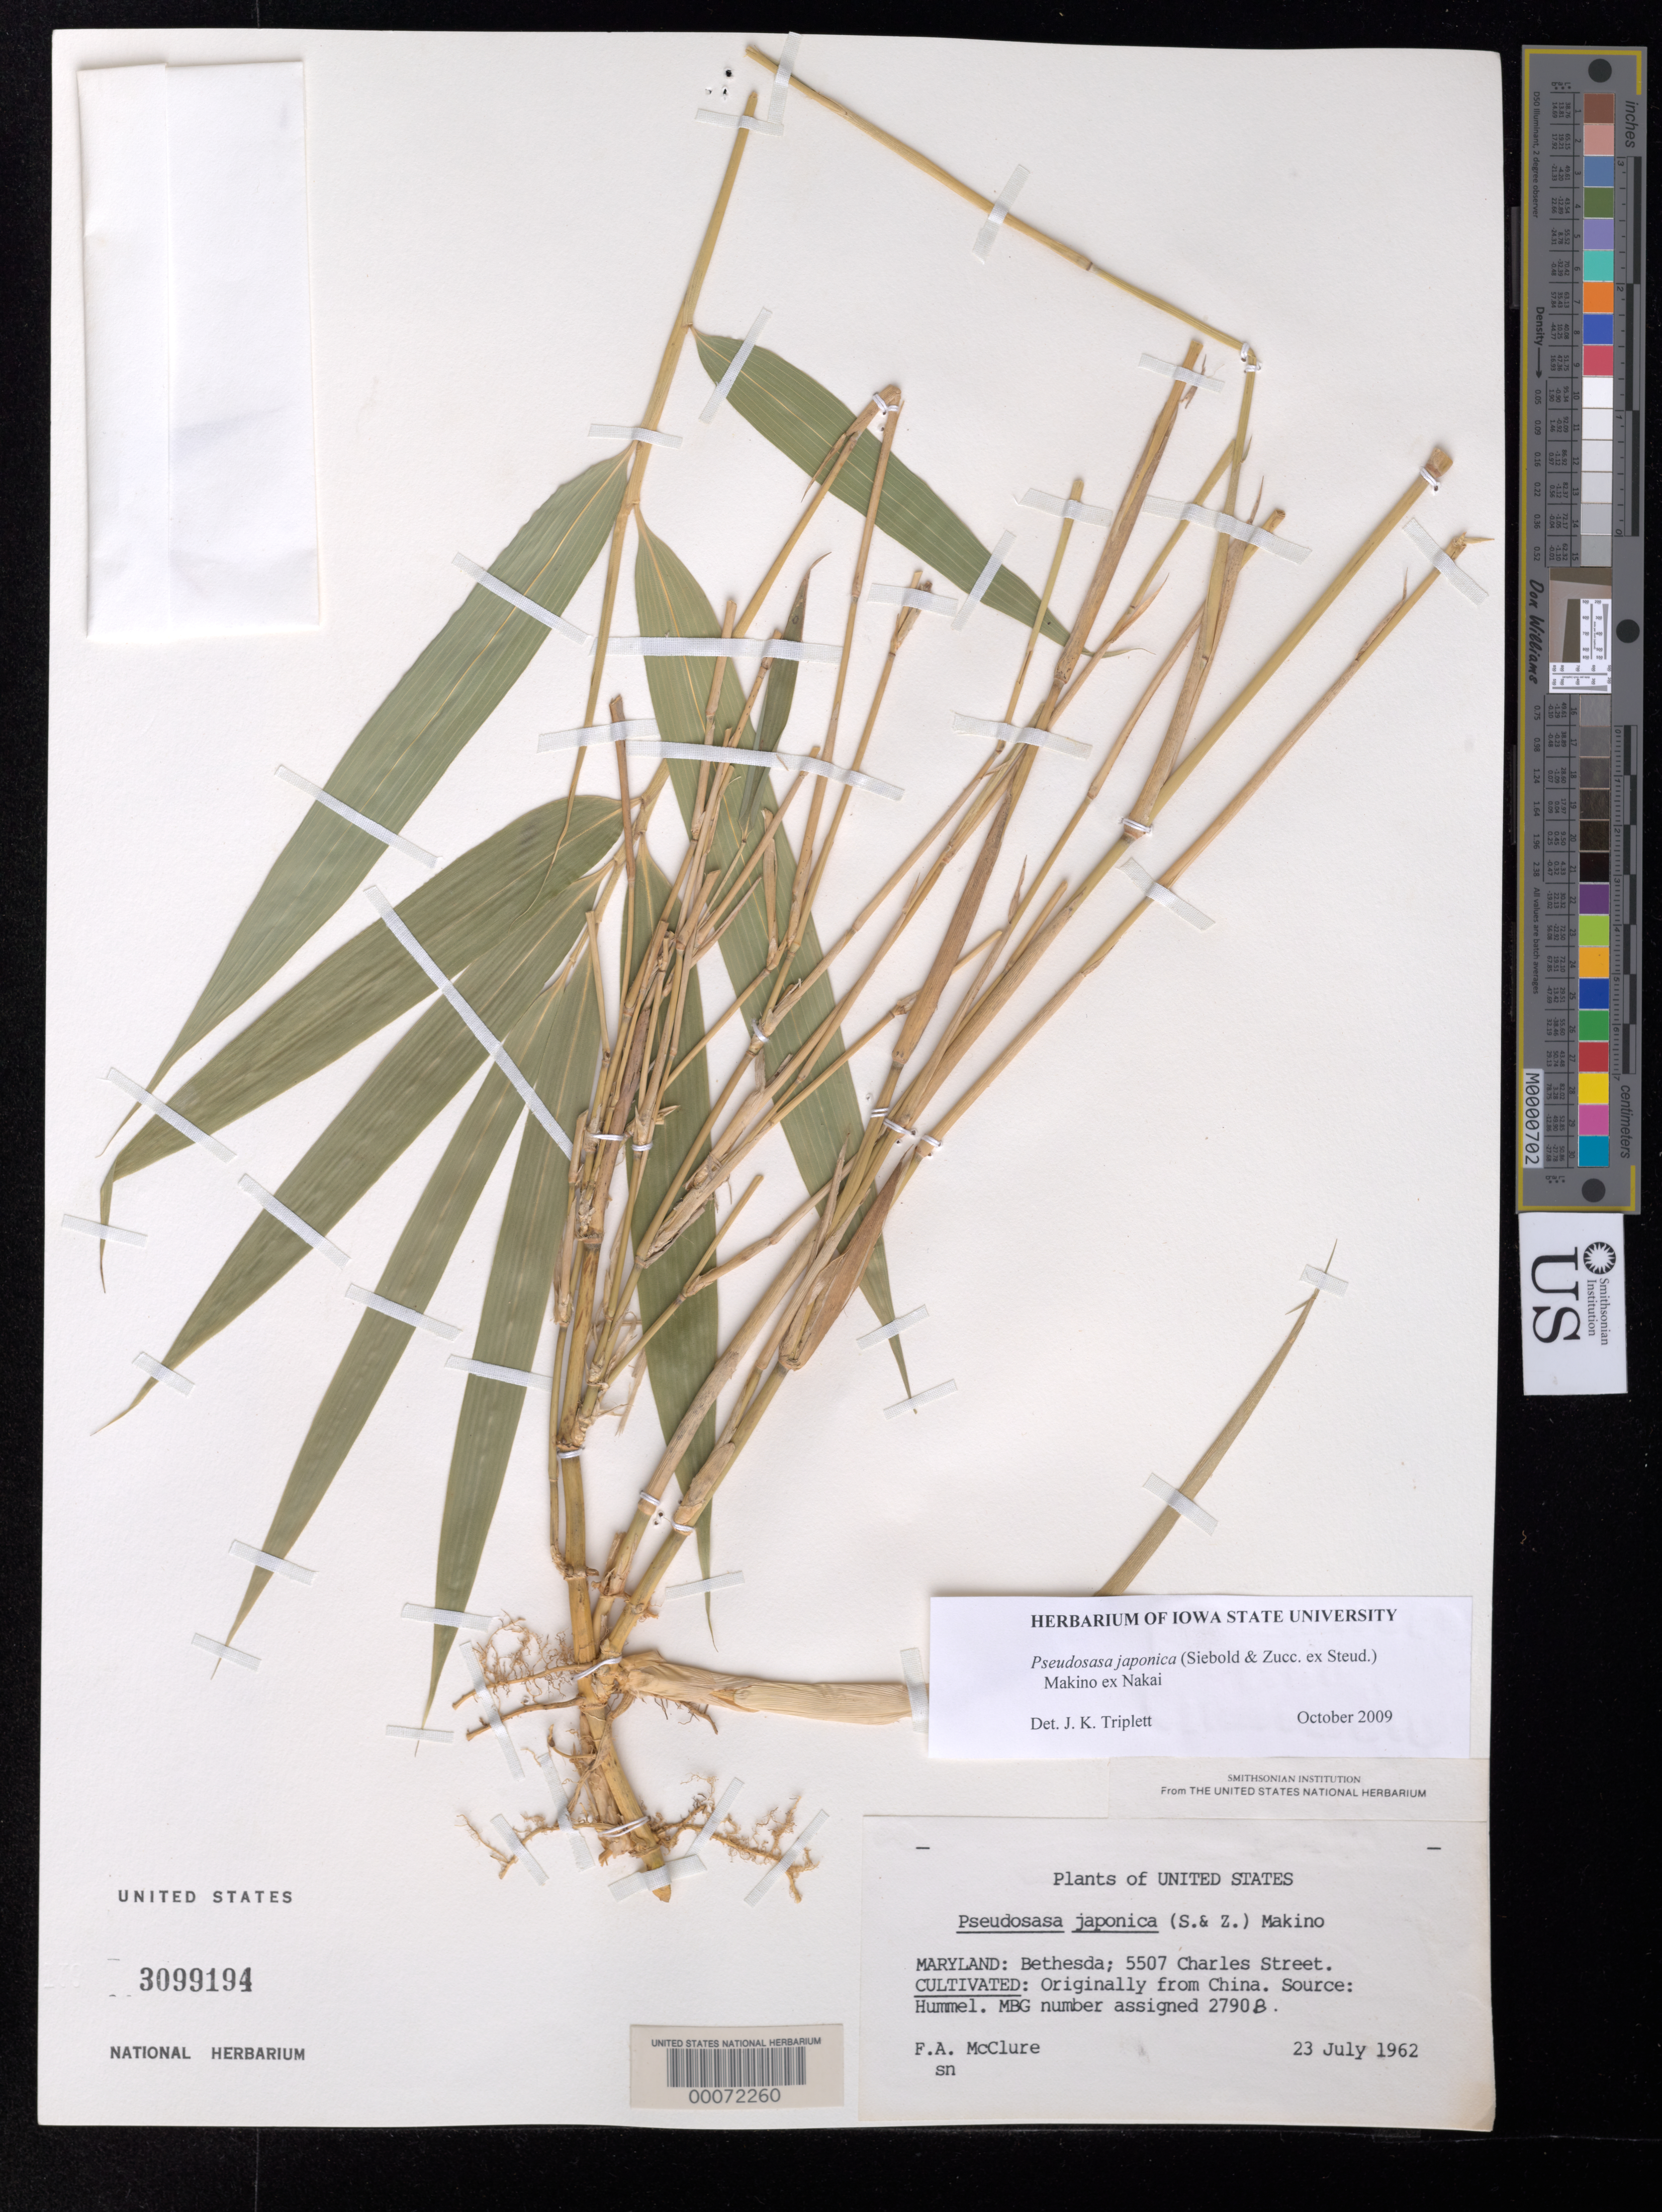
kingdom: Plantae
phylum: Tracheophyta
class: Liliopsida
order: Poales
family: Poaceae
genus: Pseudosasa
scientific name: Pseudosasa japonica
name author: (Siebold & Zucc. ex Steud.) Makino ex Nakai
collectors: F. A. McClure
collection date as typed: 23 Jul 1962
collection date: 1962-07-23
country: United States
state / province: Maryland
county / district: Montgomery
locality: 5507 Charles Street, Bethesda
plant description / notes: New Shoot, Branch Complement, Leaf Complement; MBG # 2790 B; originally from China; source: Hummel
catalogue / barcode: US 3099194